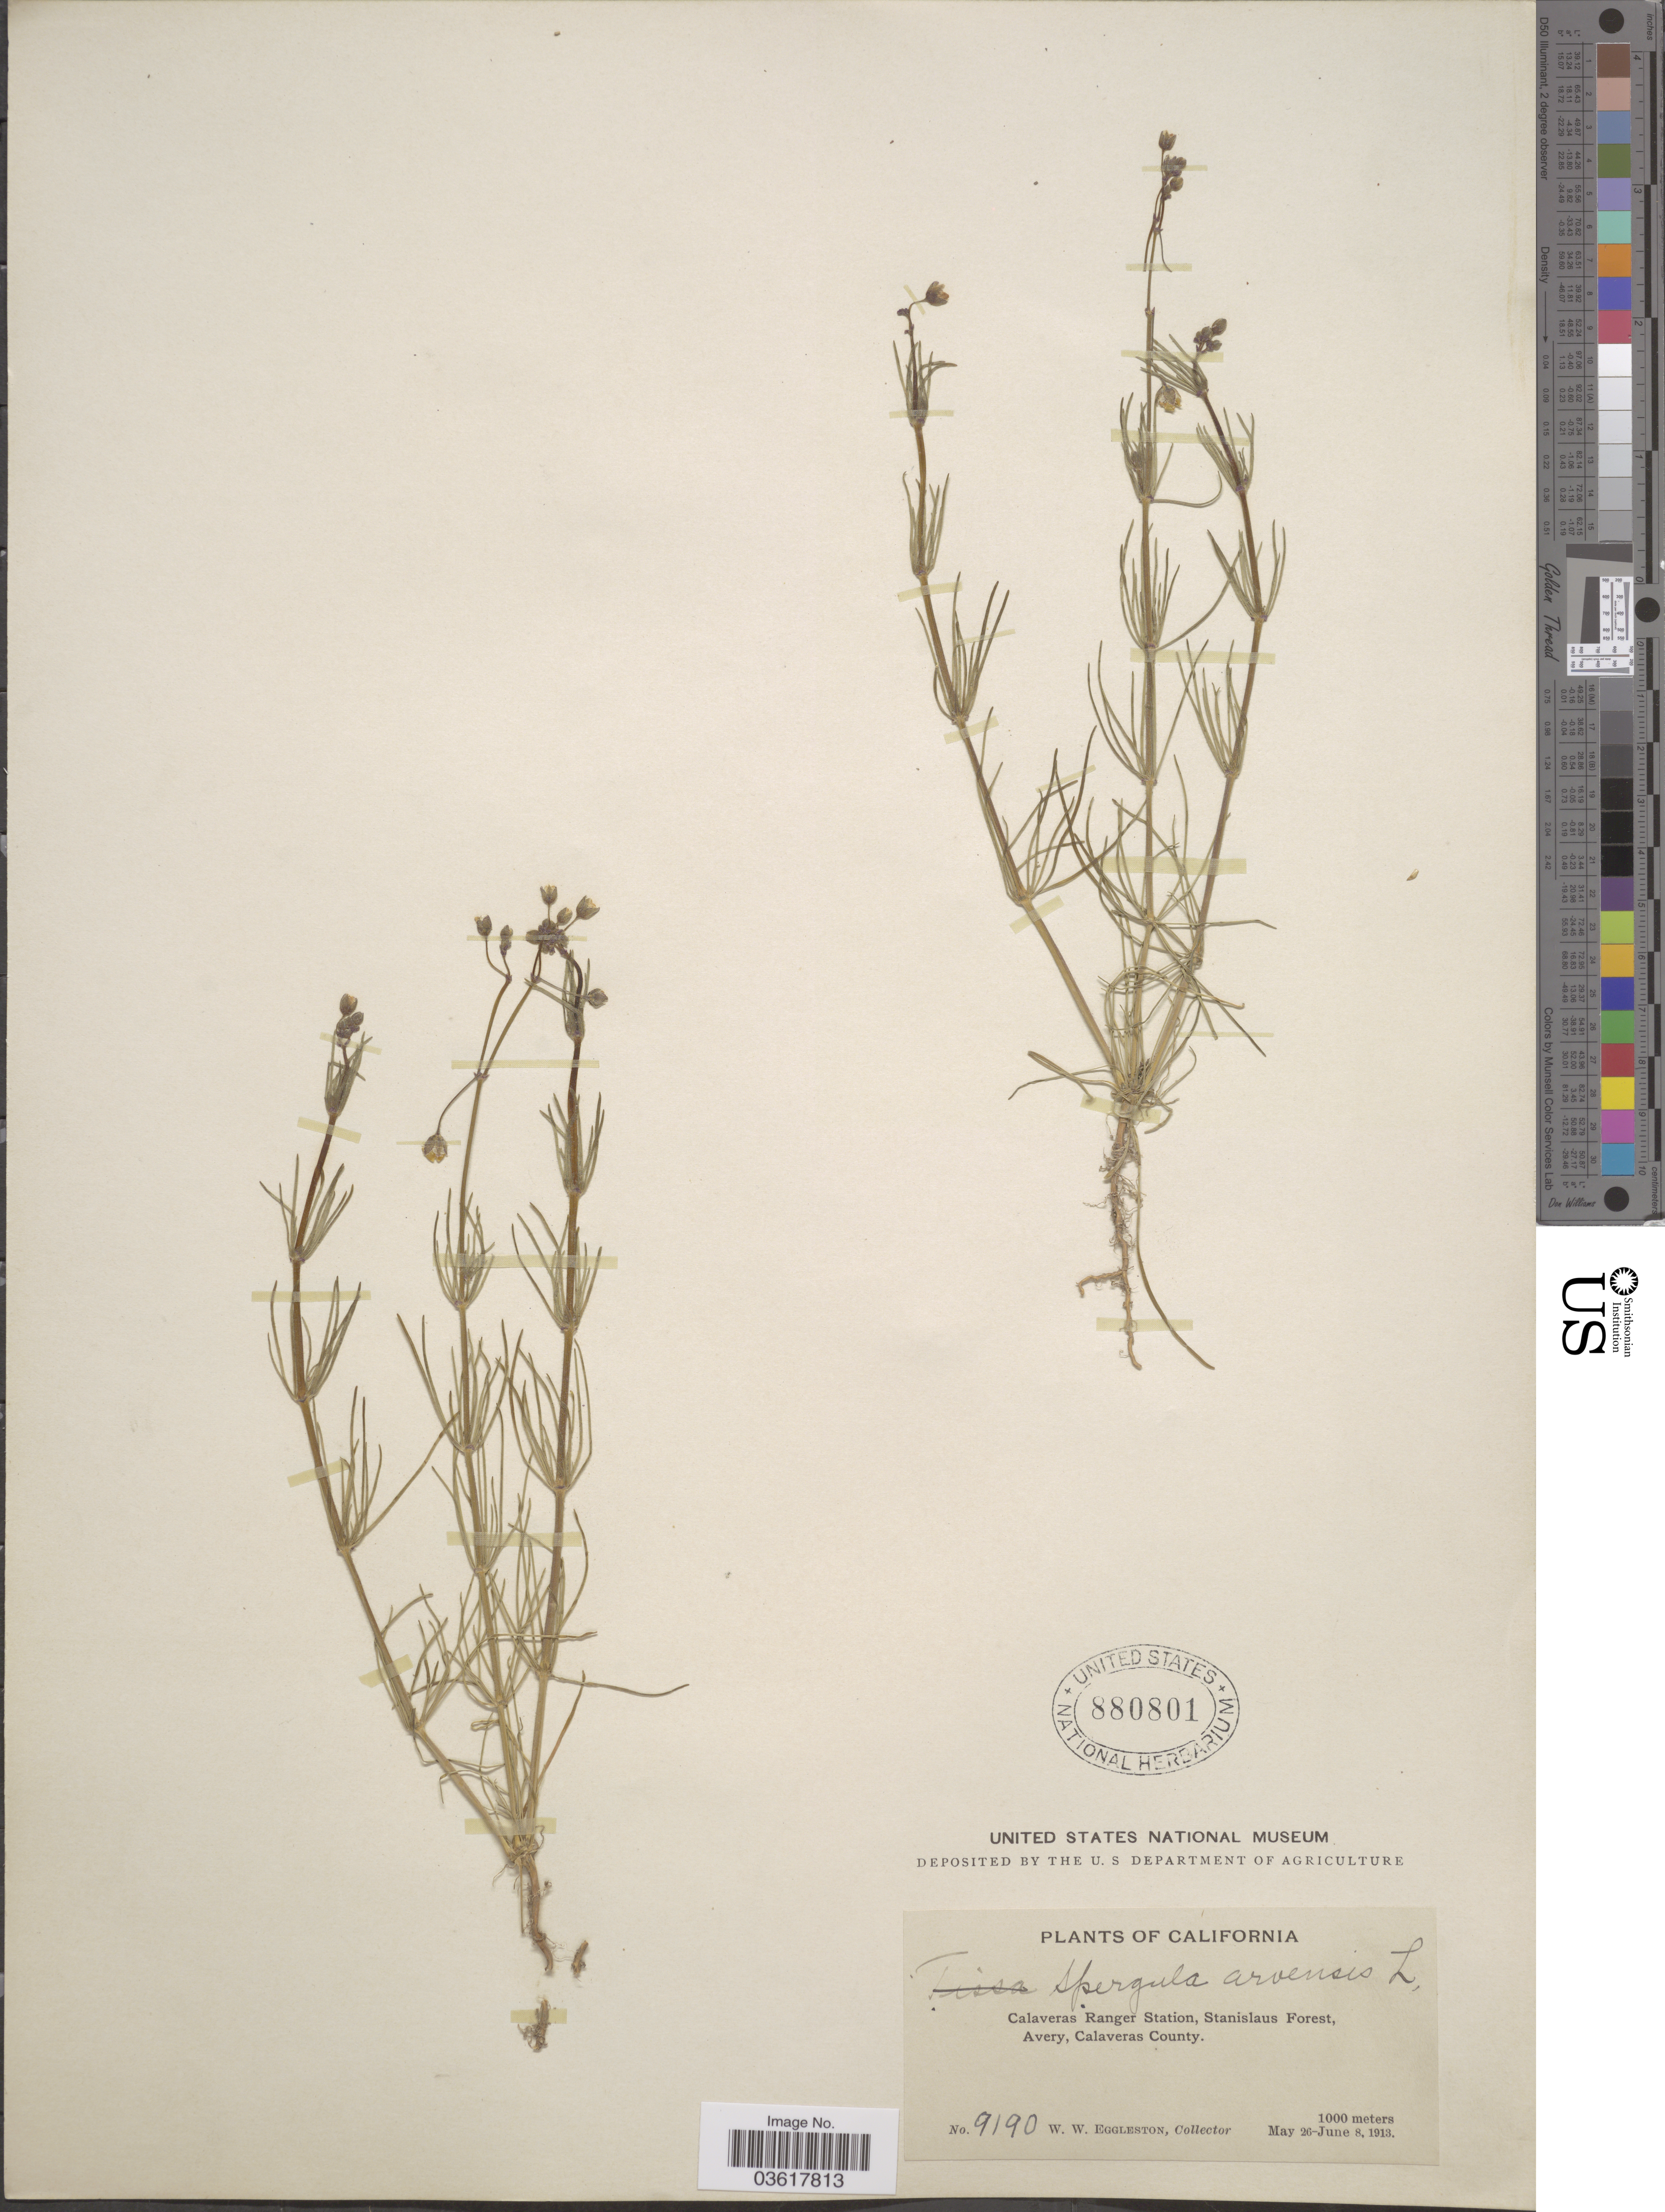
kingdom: Plantae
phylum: Tracheophyta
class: Magnoliopsida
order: Caryophyllales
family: Caryophyllaceae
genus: Spergula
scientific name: Spergula arvensis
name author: L.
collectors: W. W. Eggleston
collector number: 9190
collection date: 1913-05-26/1913-06-08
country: United States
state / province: California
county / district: Calaveras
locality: Calaveras Ranger Station, Stanislaus Forest, Avery, Calaveras County.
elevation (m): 1000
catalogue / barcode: US 880801